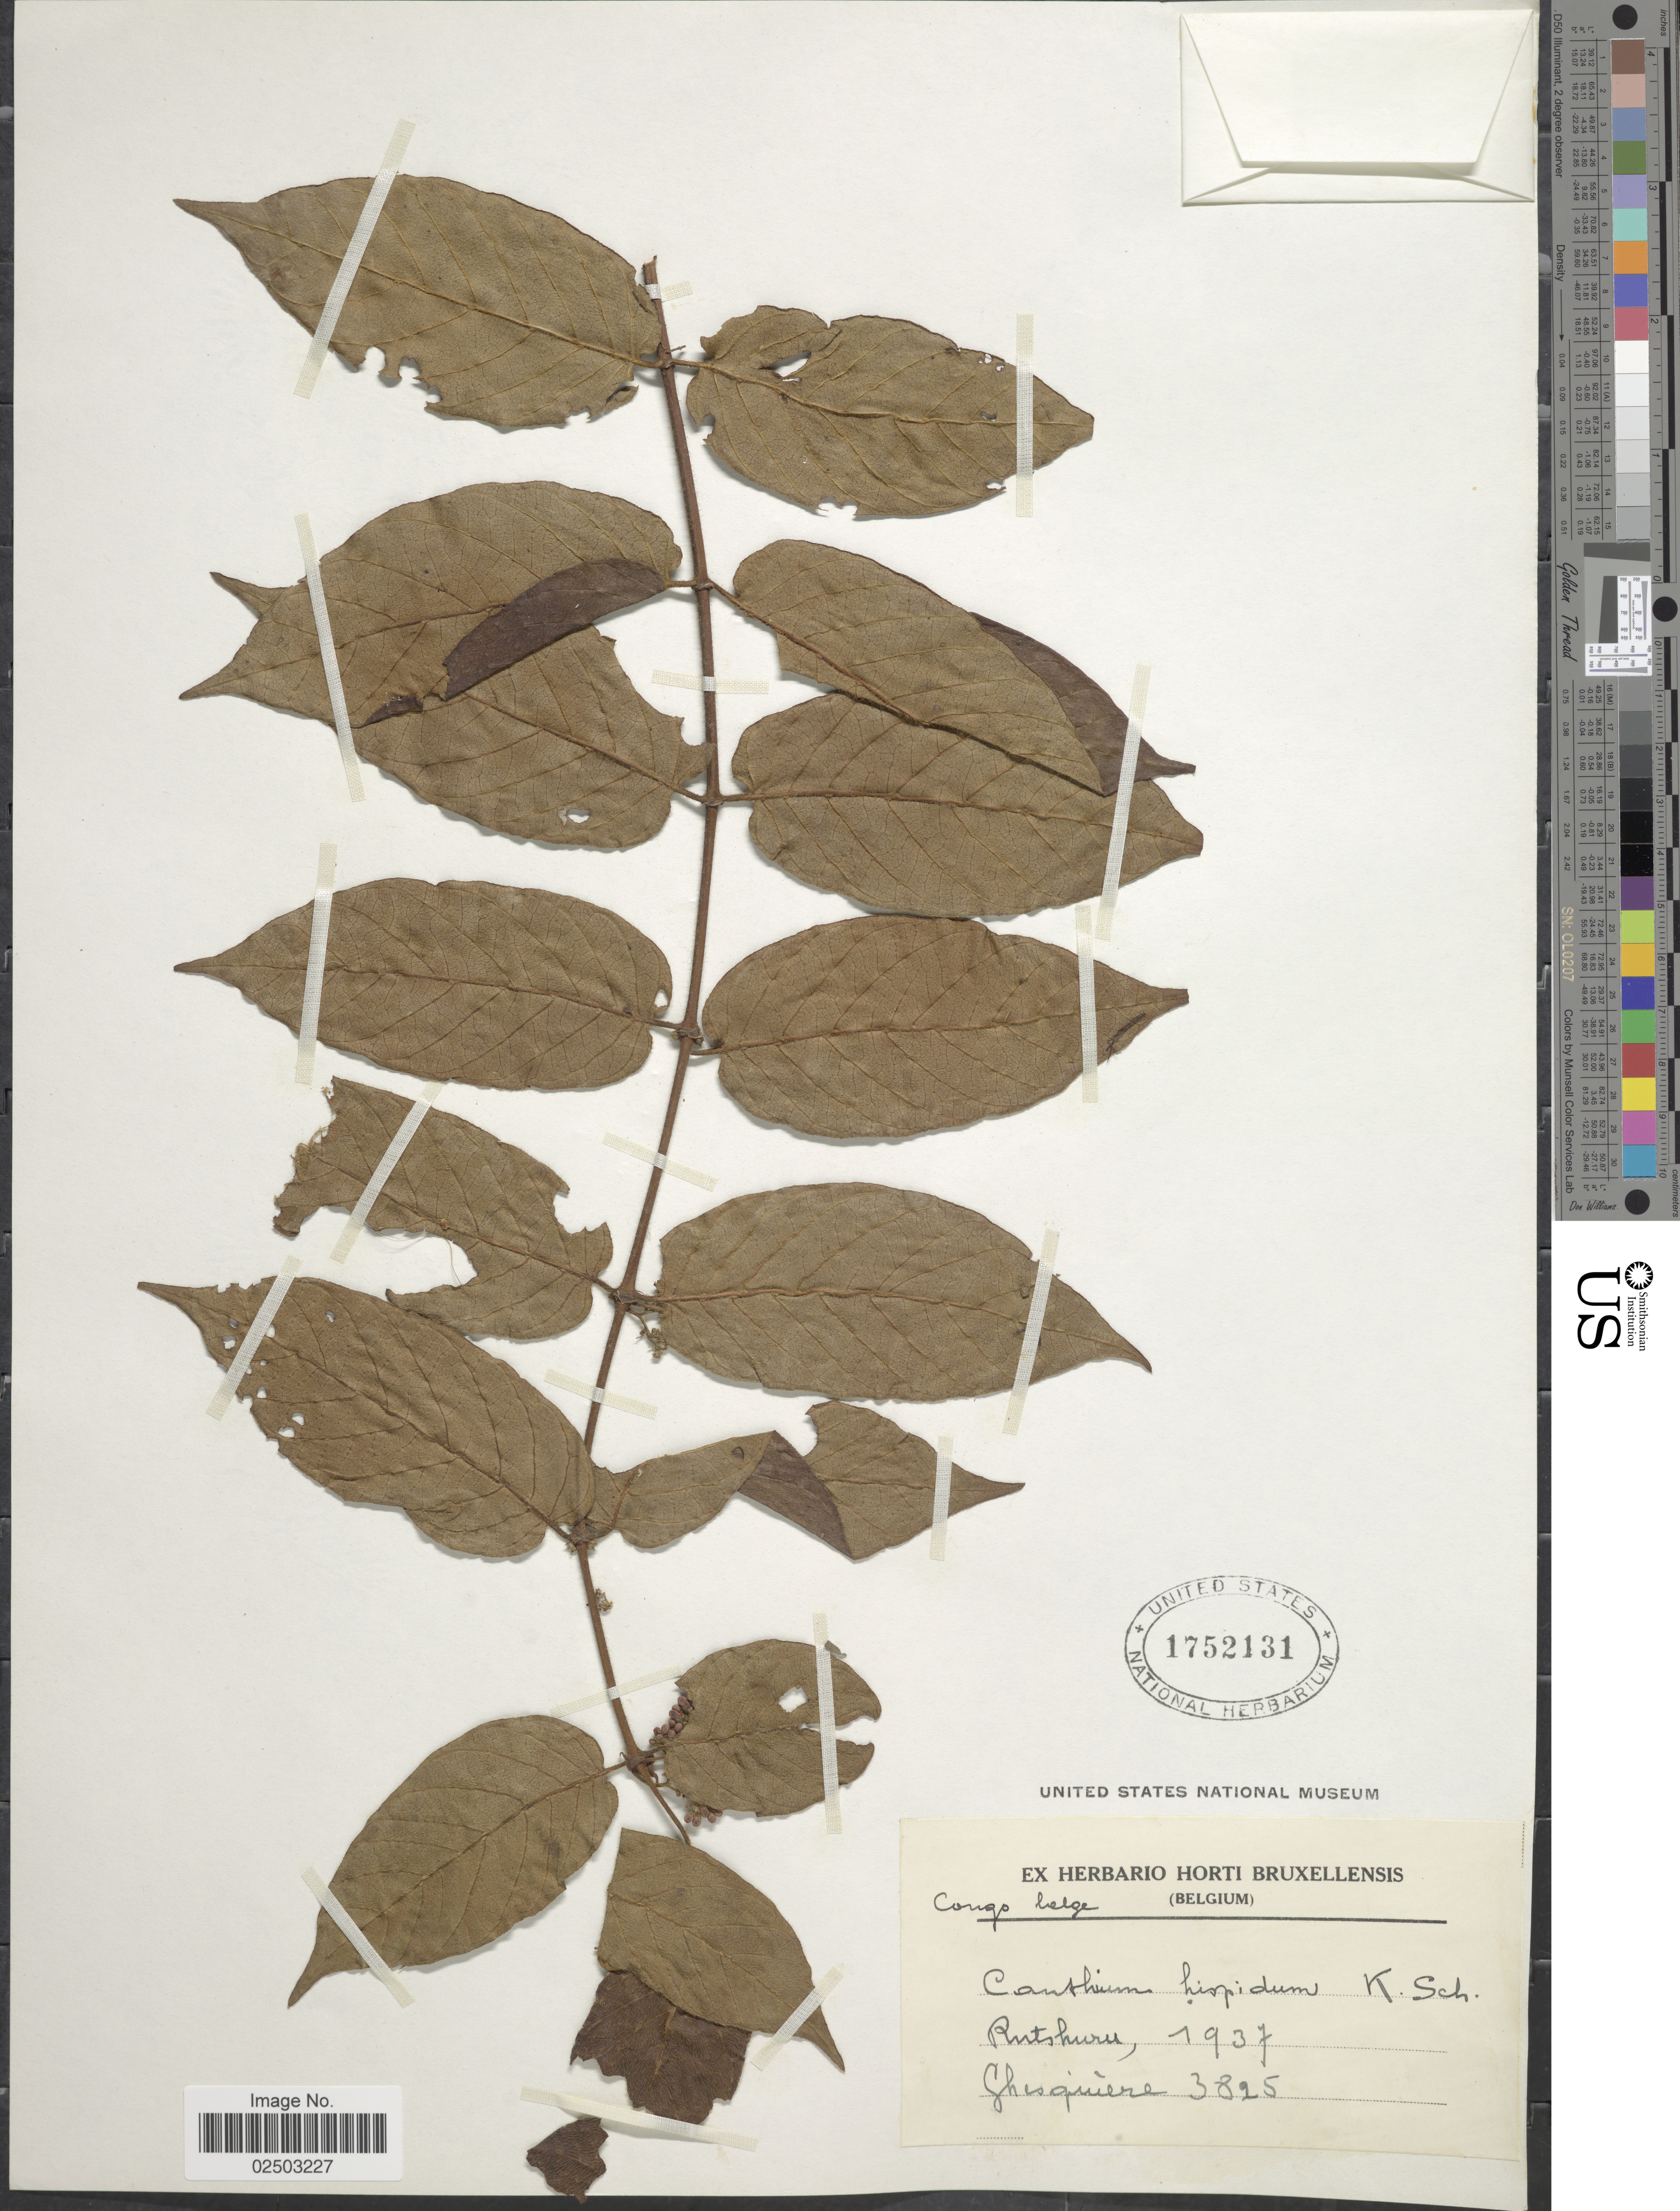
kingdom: Plantae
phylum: Tracheophyta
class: Magnoliopsida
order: Gentianales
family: Rubiaceae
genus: Canthium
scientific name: Canthium hispidum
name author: Benth.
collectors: Ghesquière.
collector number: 3825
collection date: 1937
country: Congo, Democratic Republic of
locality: Rutshuru, Congo Belge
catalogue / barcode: US 1752131